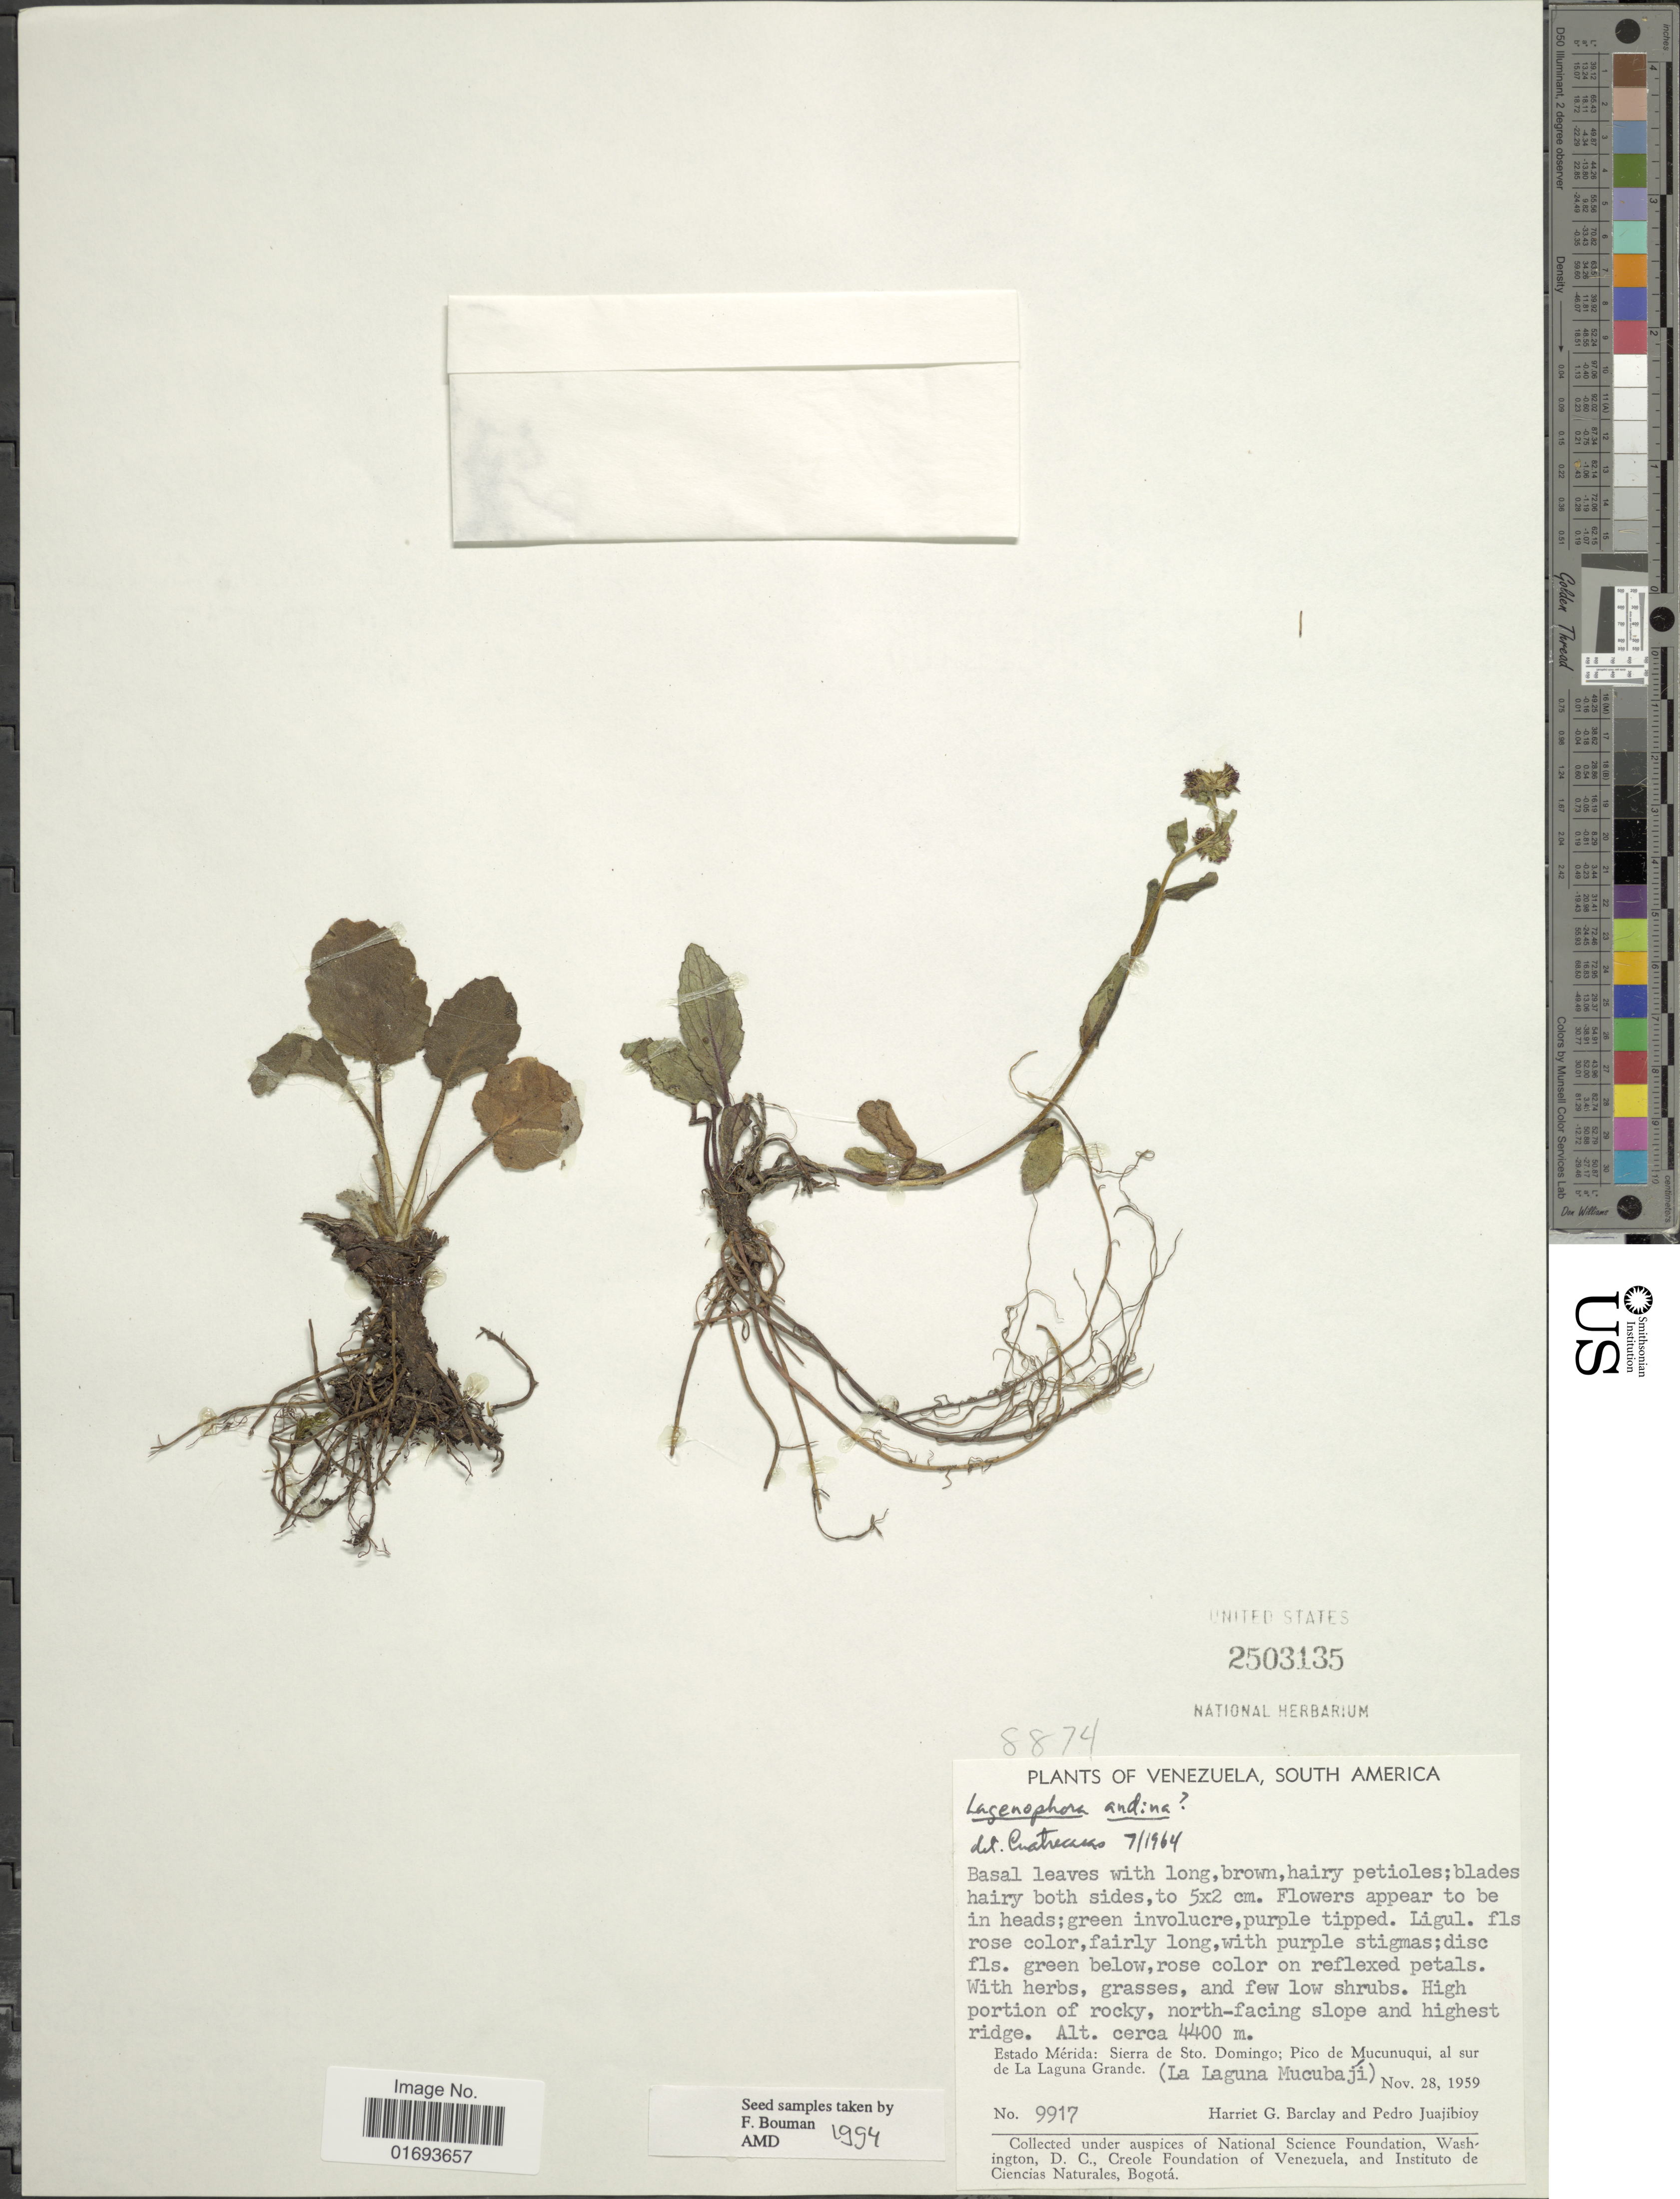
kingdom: Plantae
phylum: Tracheophyta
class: Magnoliopsida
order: Asterales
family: Asteraceae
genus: Lagenophora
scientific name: Lagenophora andina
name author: V.M. Badillo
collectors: H. G. Barclay & P. Juajibioy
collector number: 9917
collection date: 1959-11-28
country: Venezuela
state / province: Mérida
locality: Estado Merida: Sierra de Sto. Domingo; Pico de Mucunuqui, al sur de La Laguna Grande. (La Laguna Mucubaji). Venezuela, South America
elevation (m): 4400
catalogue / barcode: US 2503135